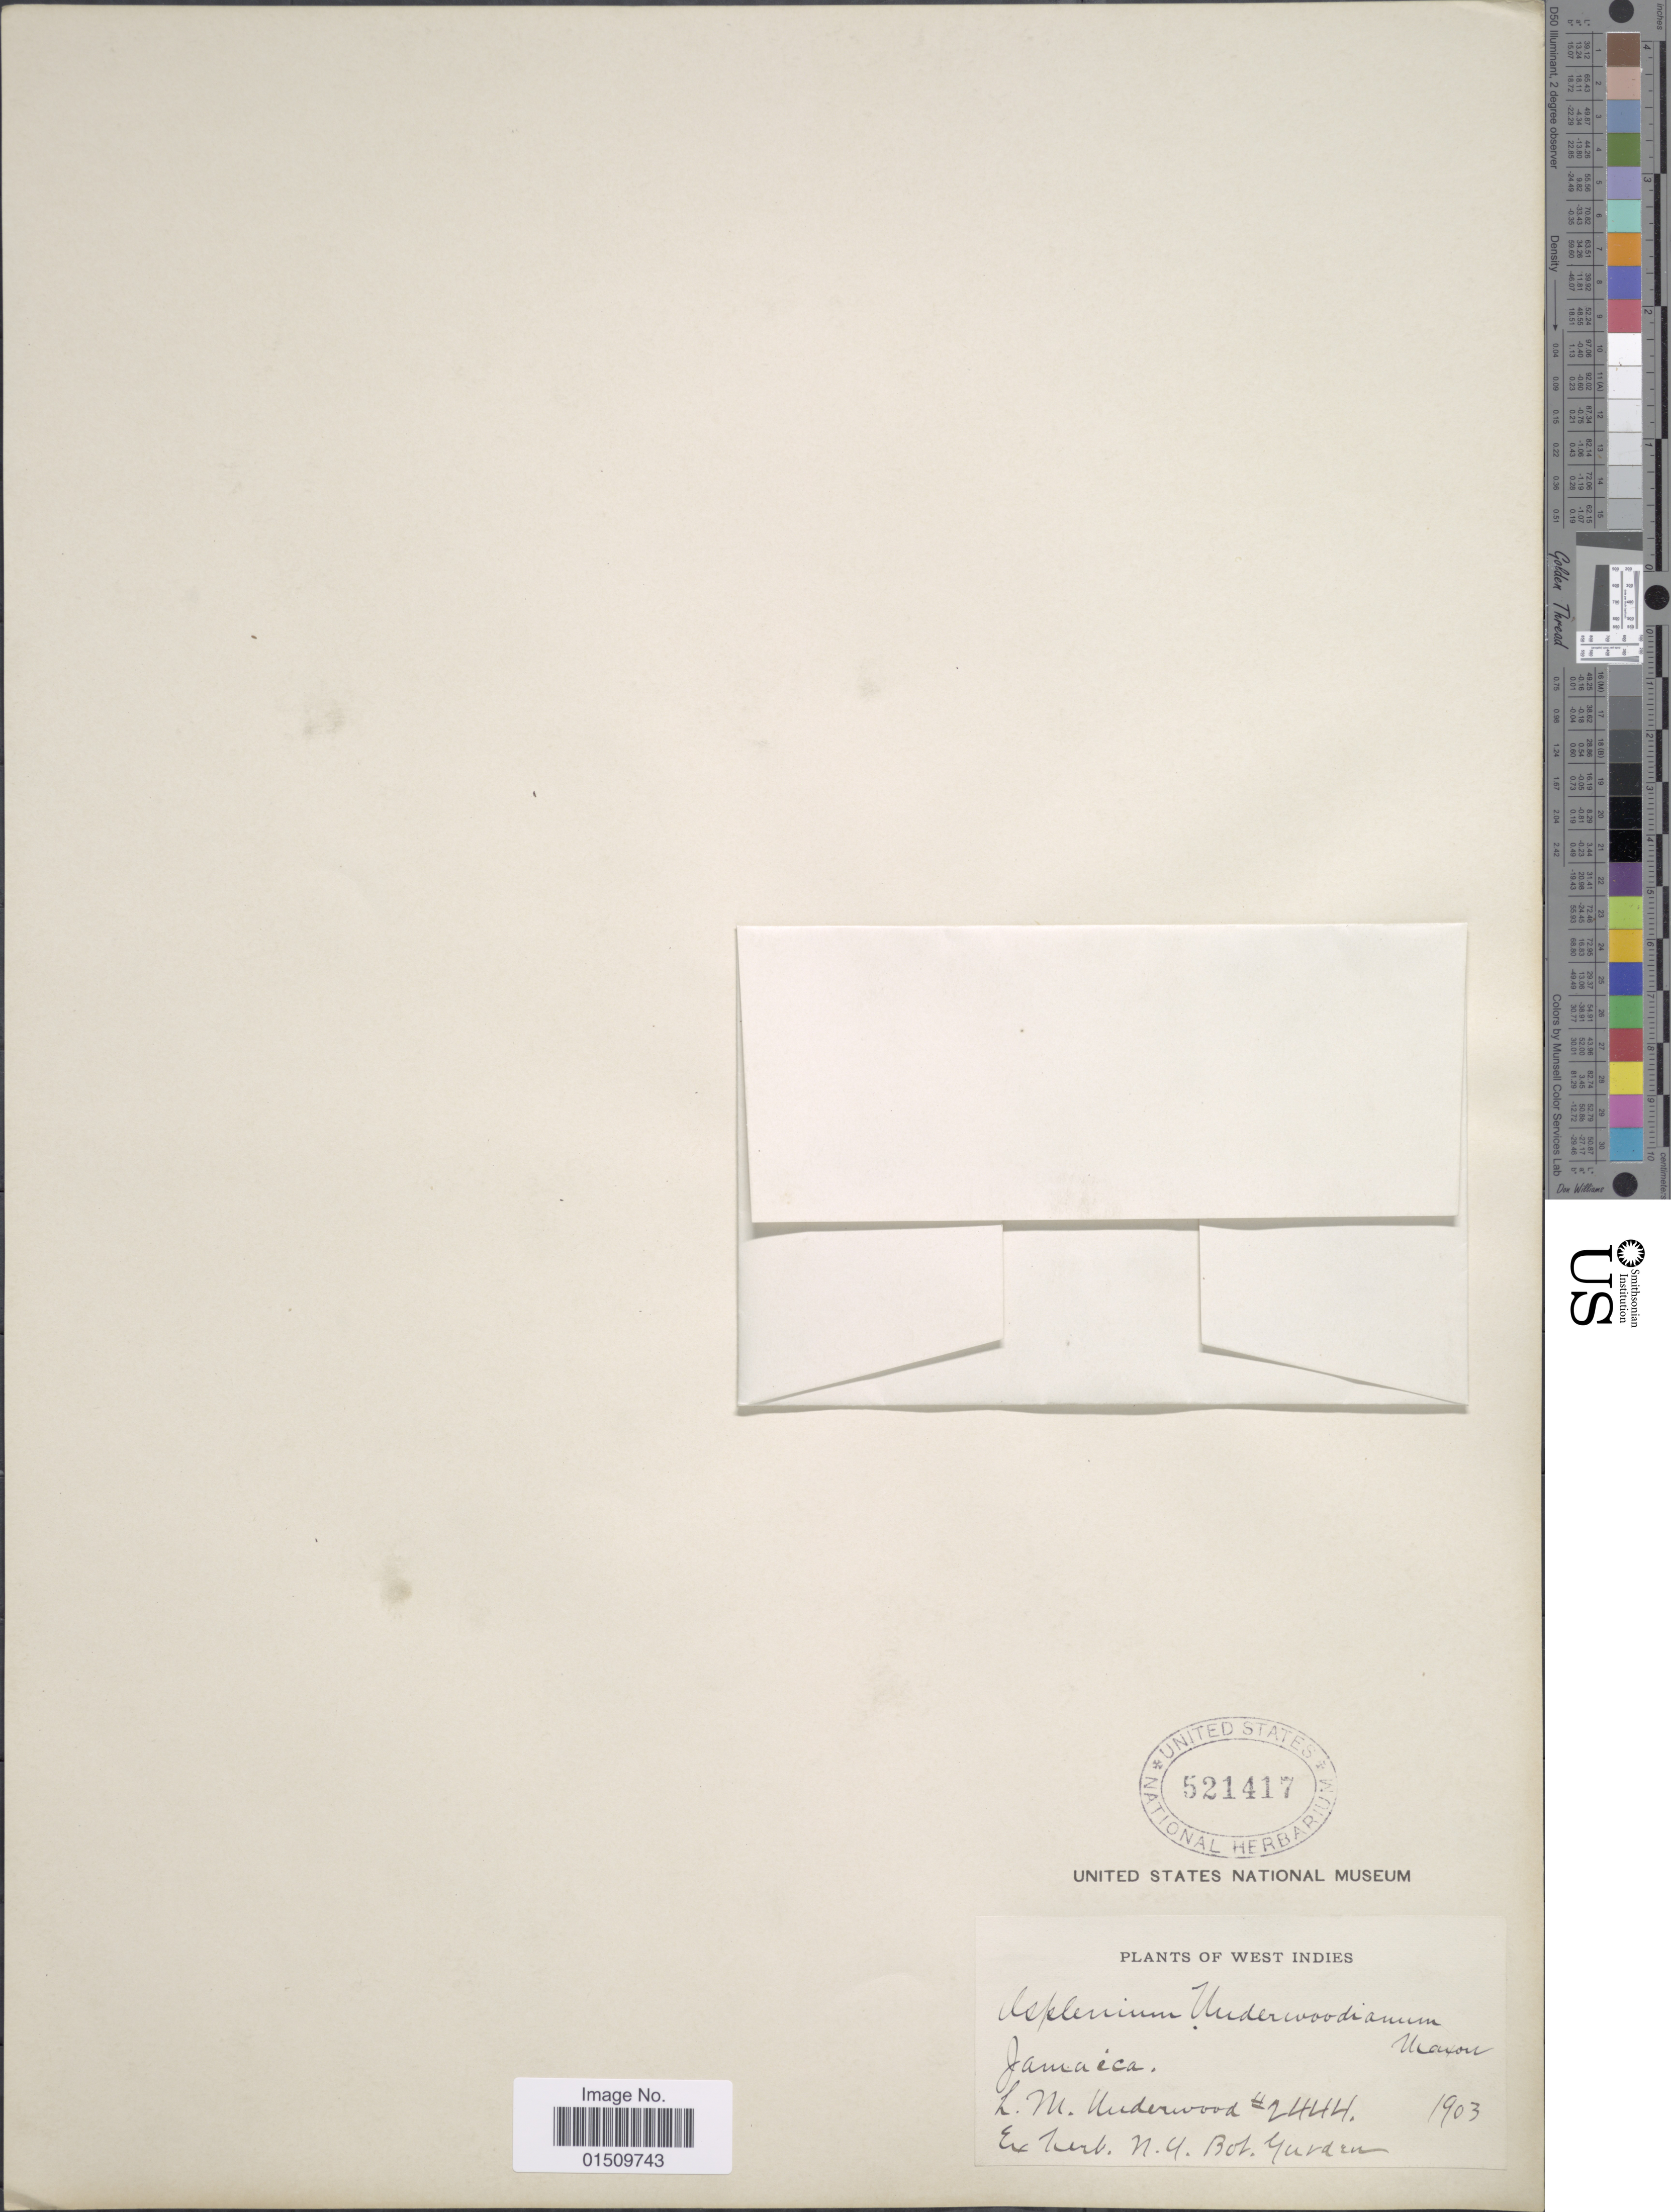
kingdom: Plantae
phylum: Tracheophyta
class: Polypodiopsida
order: Polypodiales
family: Aspleniaceae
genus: Asplenium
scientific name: Asplenium underwoodii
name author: Maxon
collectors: L. M. Underwood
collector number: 2444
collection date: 1903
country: Jamaica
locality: Jamaica, West Indies.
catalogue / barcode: US 521417